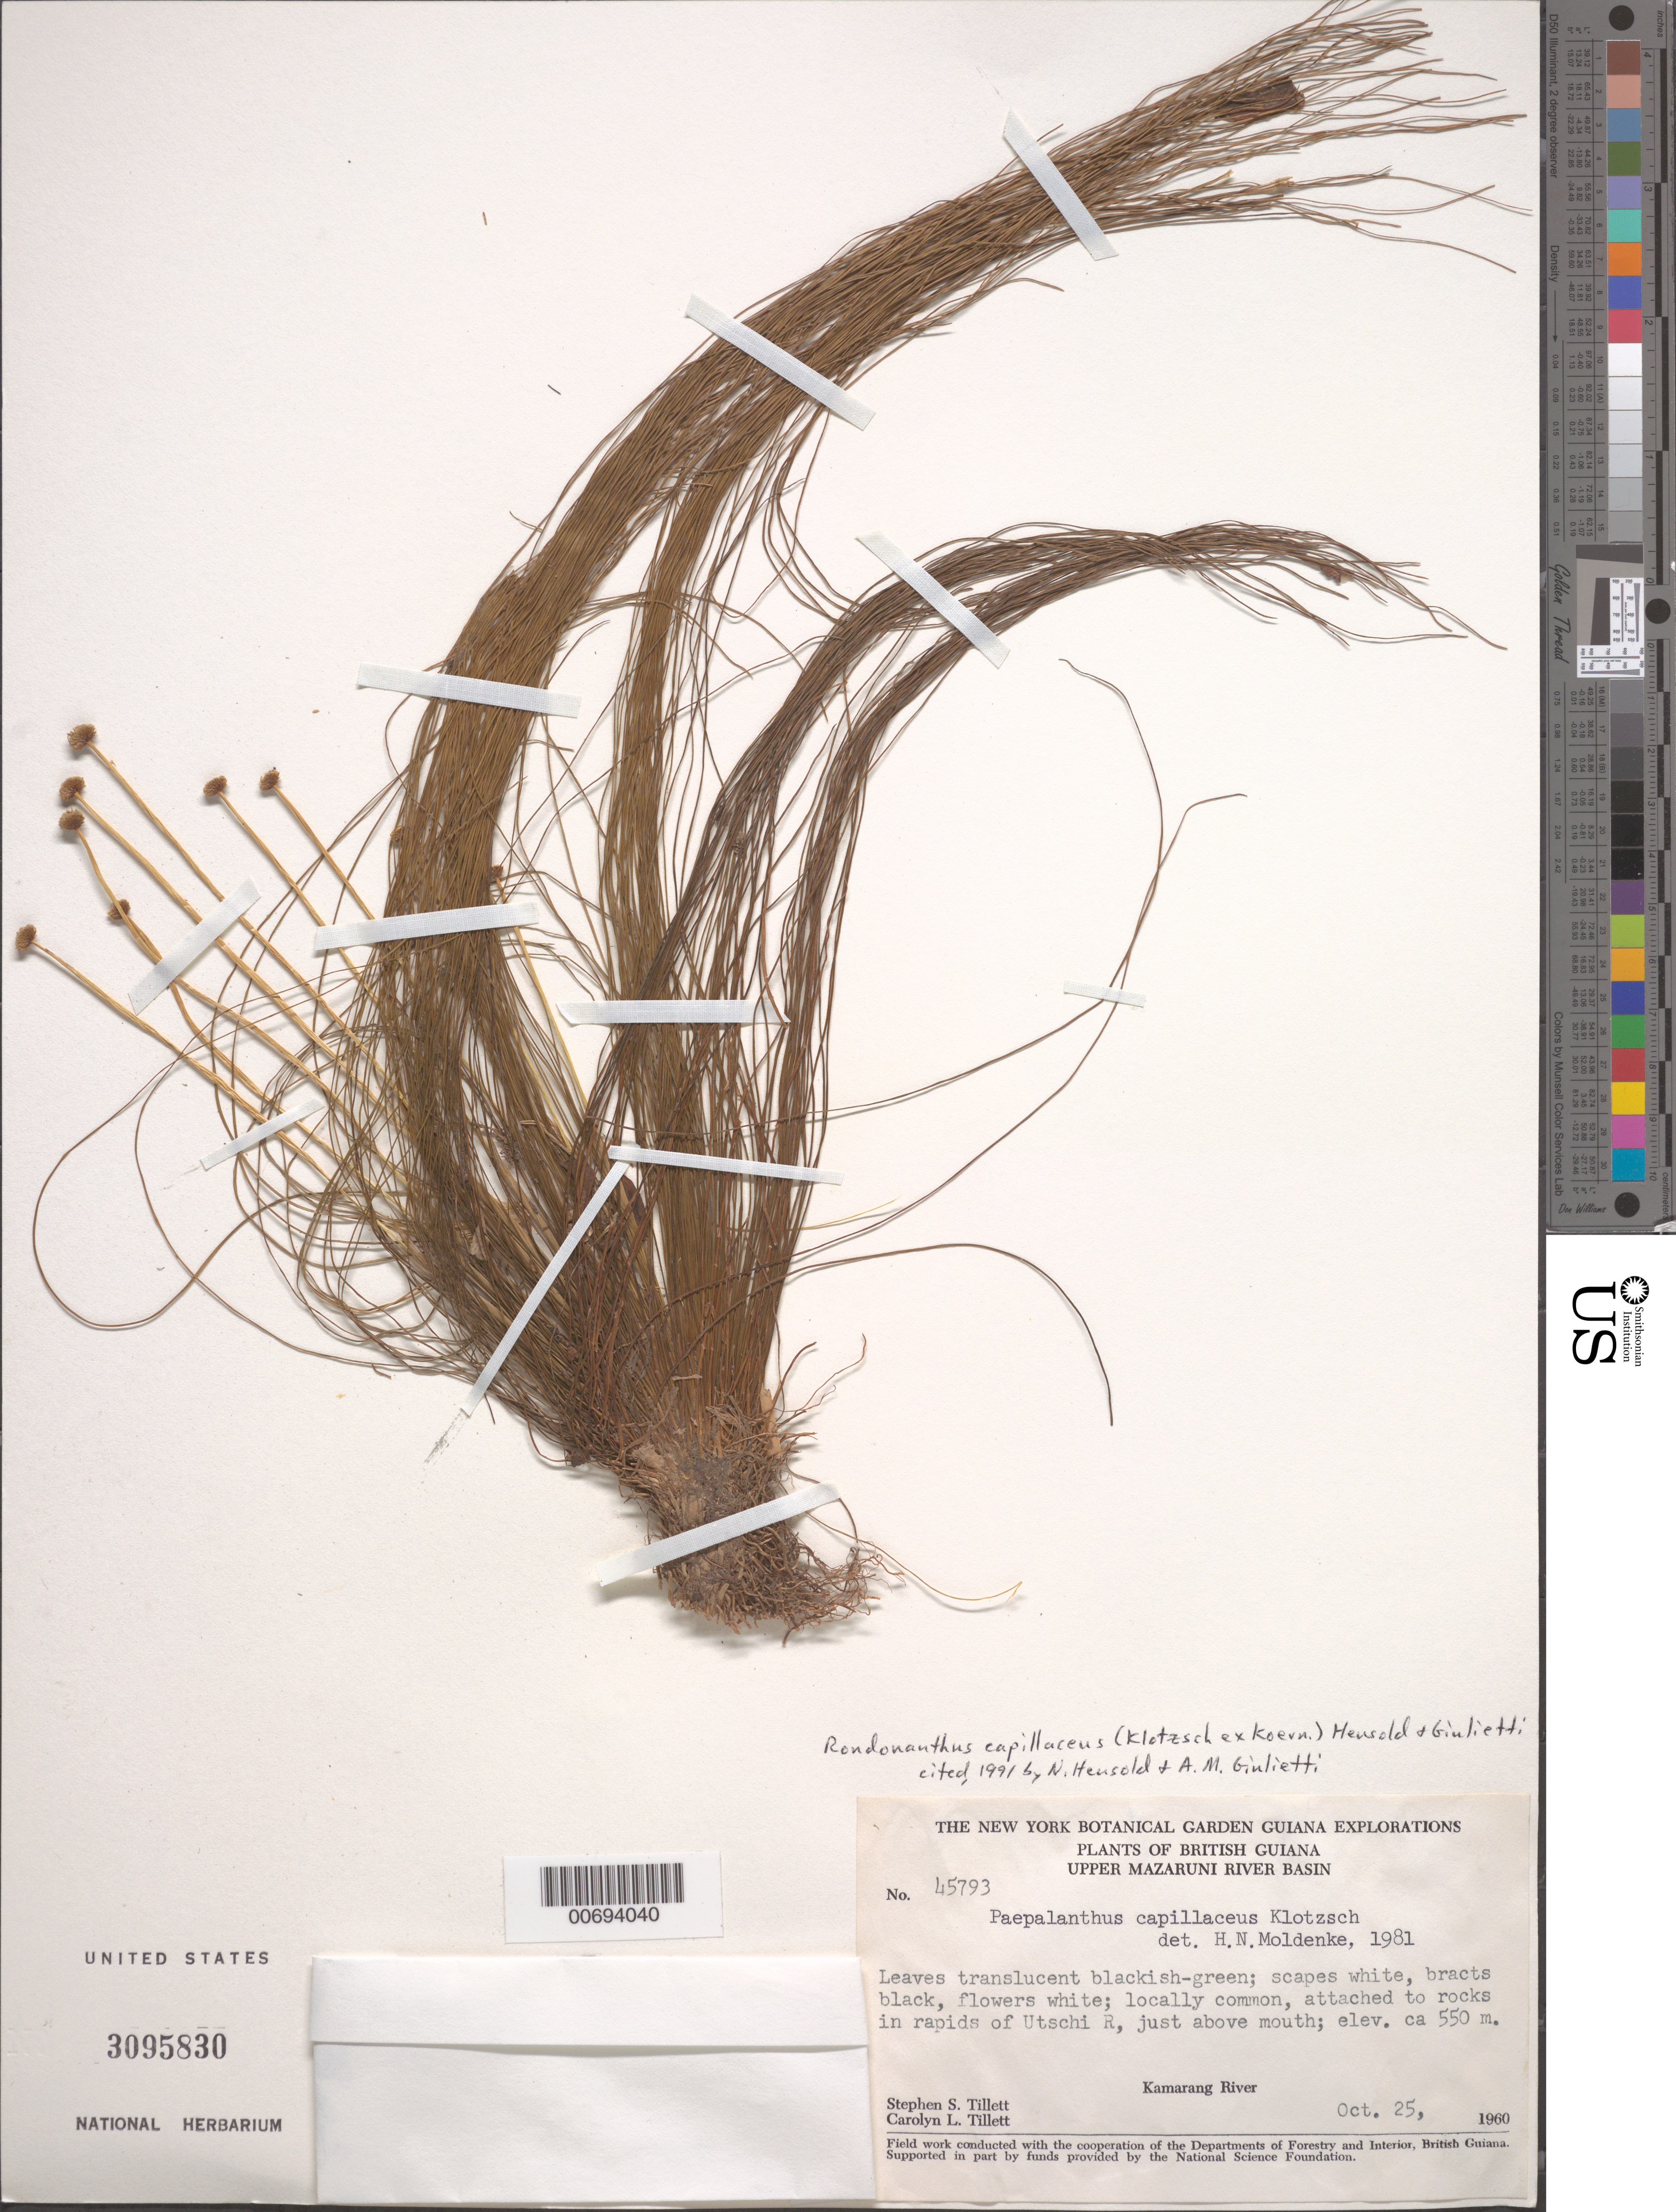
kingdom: Plantae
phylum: Tracheophyta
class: Liliopsida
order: Poales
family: Eriocaulaceae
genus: Rondonanthus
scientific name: Rondonanthus capillaceus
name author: (Klotzsch ex Körn.) Hensold & Giul.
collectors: S. S. Tillett, C. L. Tillett & R. Boyan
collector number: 45793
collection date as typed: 25-Oct-60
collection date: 1960-10-25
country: Guyana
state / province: Cuyuni-Mazaruni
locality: Upper Mazaruni River Basin, above mouth of Utschi River, Kamarang River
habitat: West bank of Utschi River, attached to rocks in rapids of Utshi River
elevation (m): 550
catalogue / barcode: US 3095830